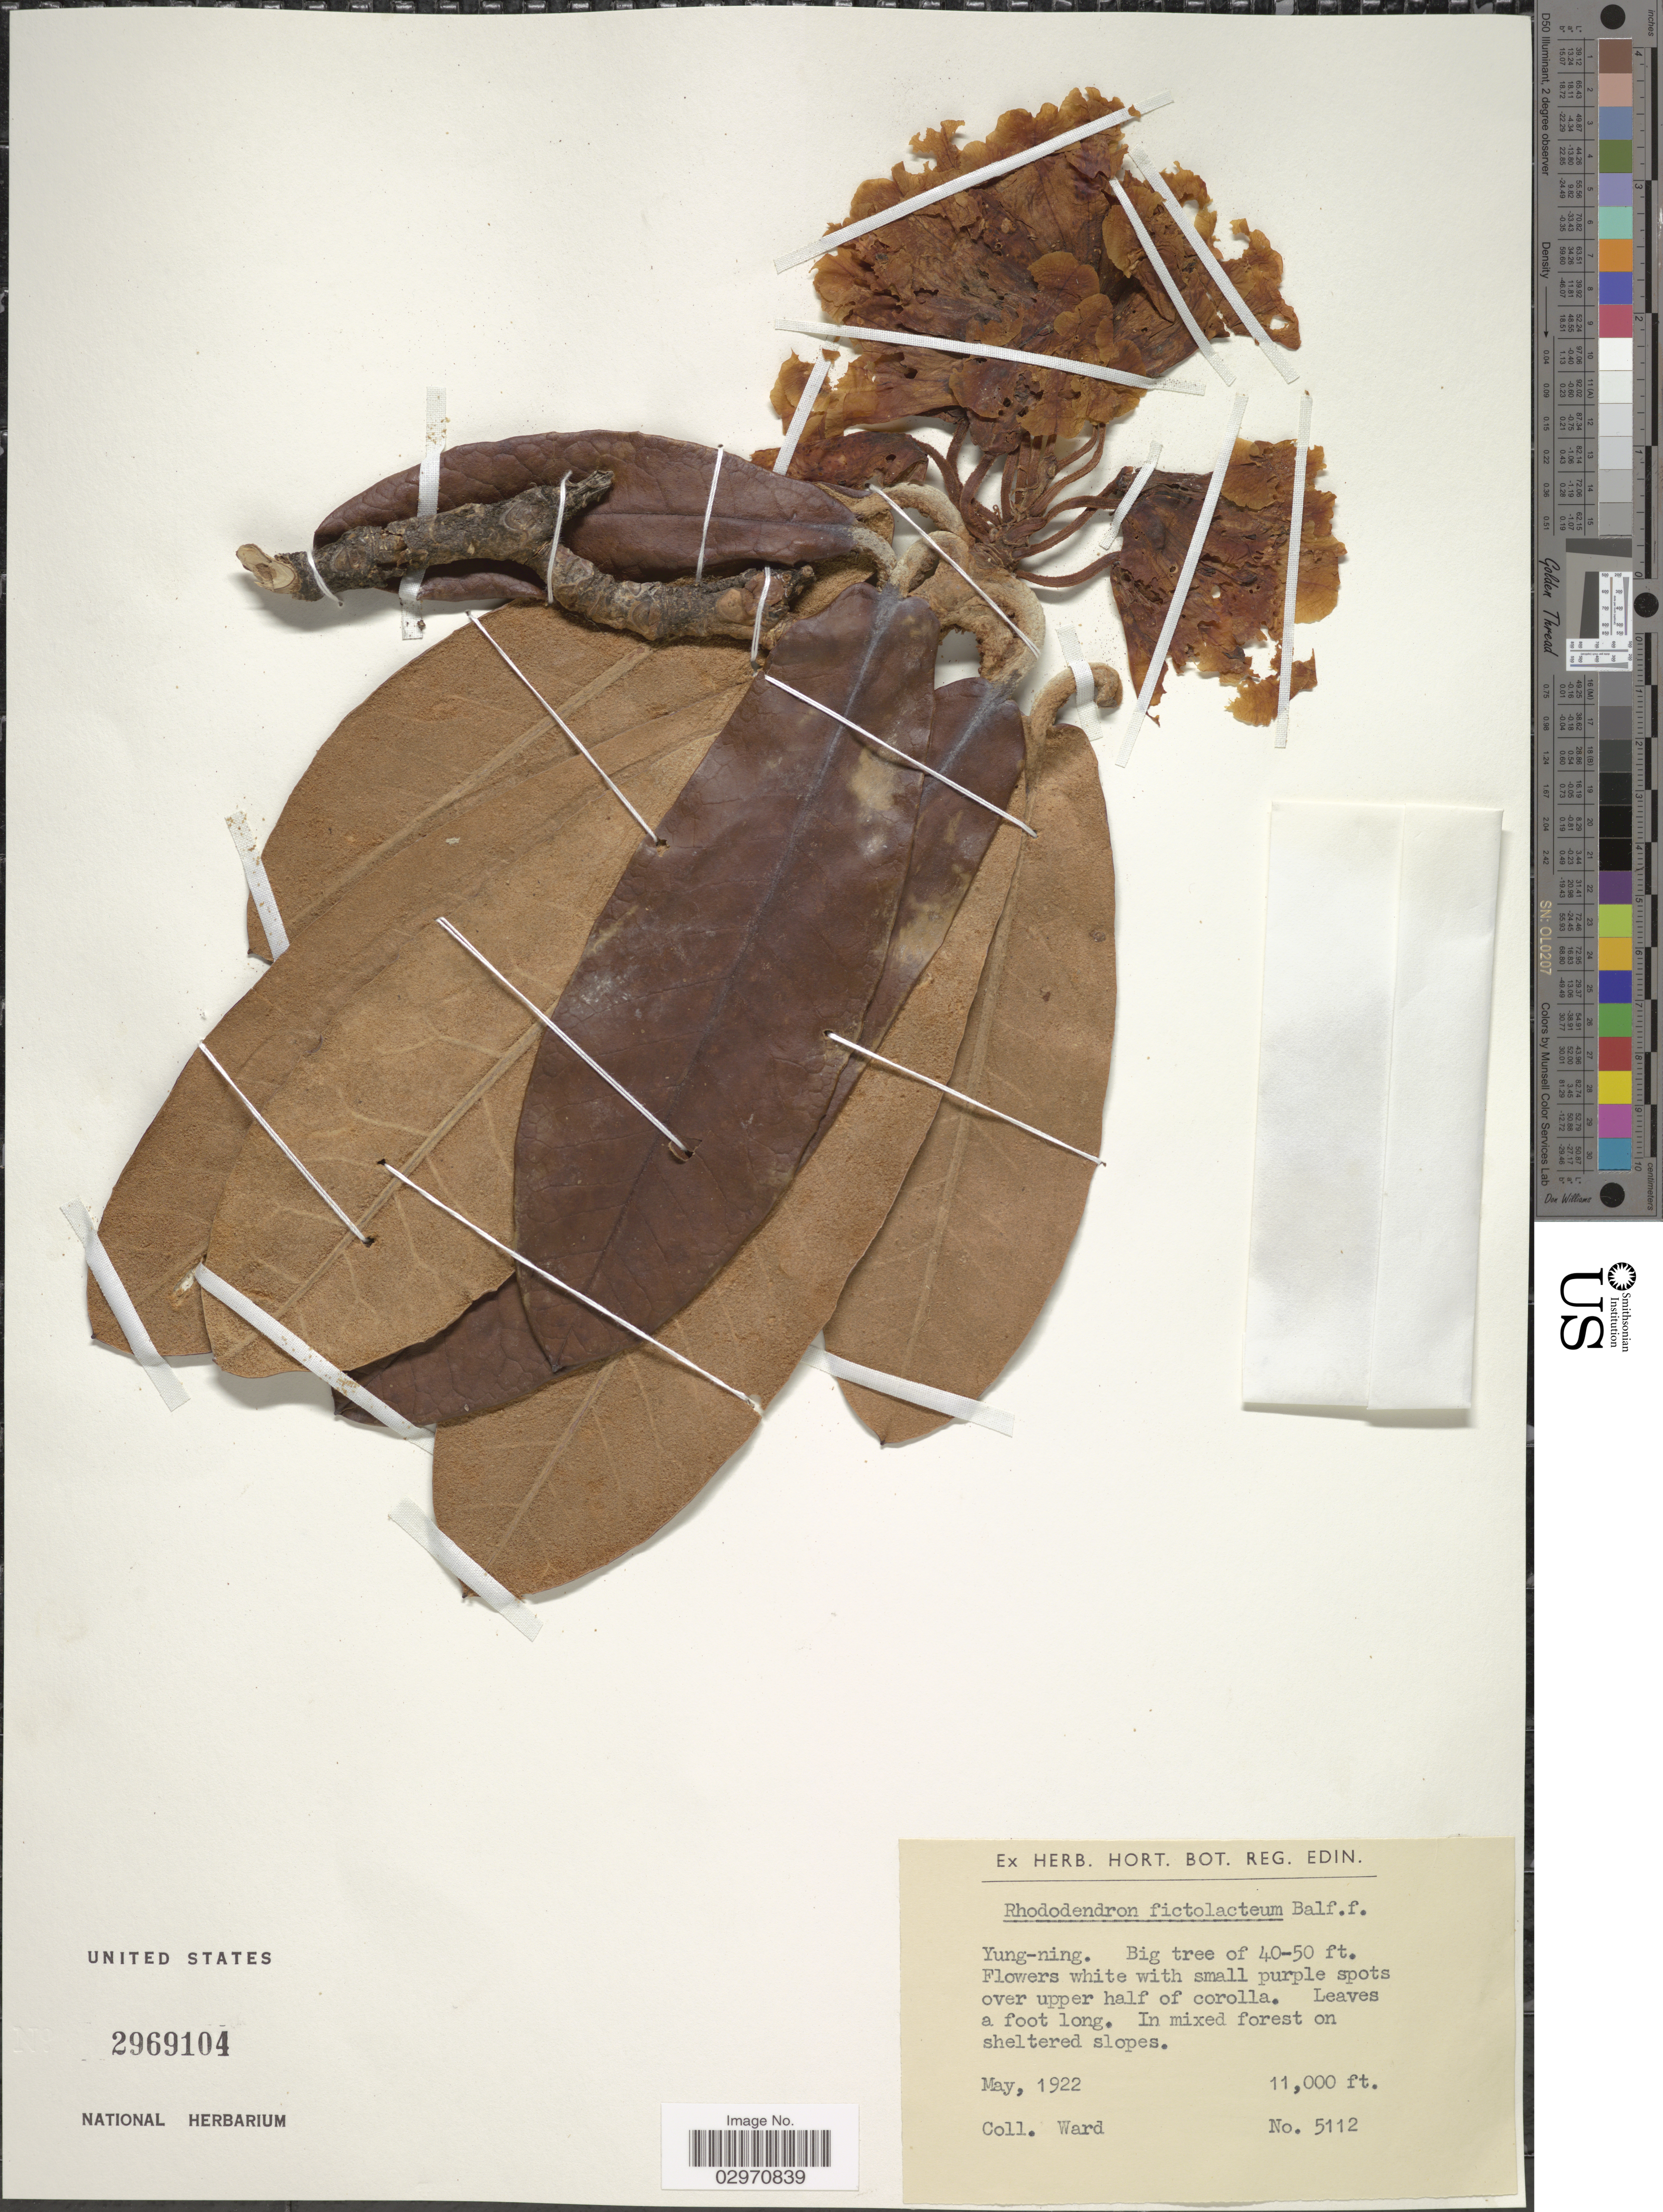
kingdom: Plantae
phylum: Tracheophyta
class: Magnoliopsida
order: Ericales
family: Ericaceae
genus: Rhododendron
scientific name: Rhododendron fictolacteum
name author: Balf. f.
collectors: -- Ward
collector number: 5112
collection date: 1922-05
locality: Yung-nin.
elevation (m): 3353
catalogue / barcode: US 2969104